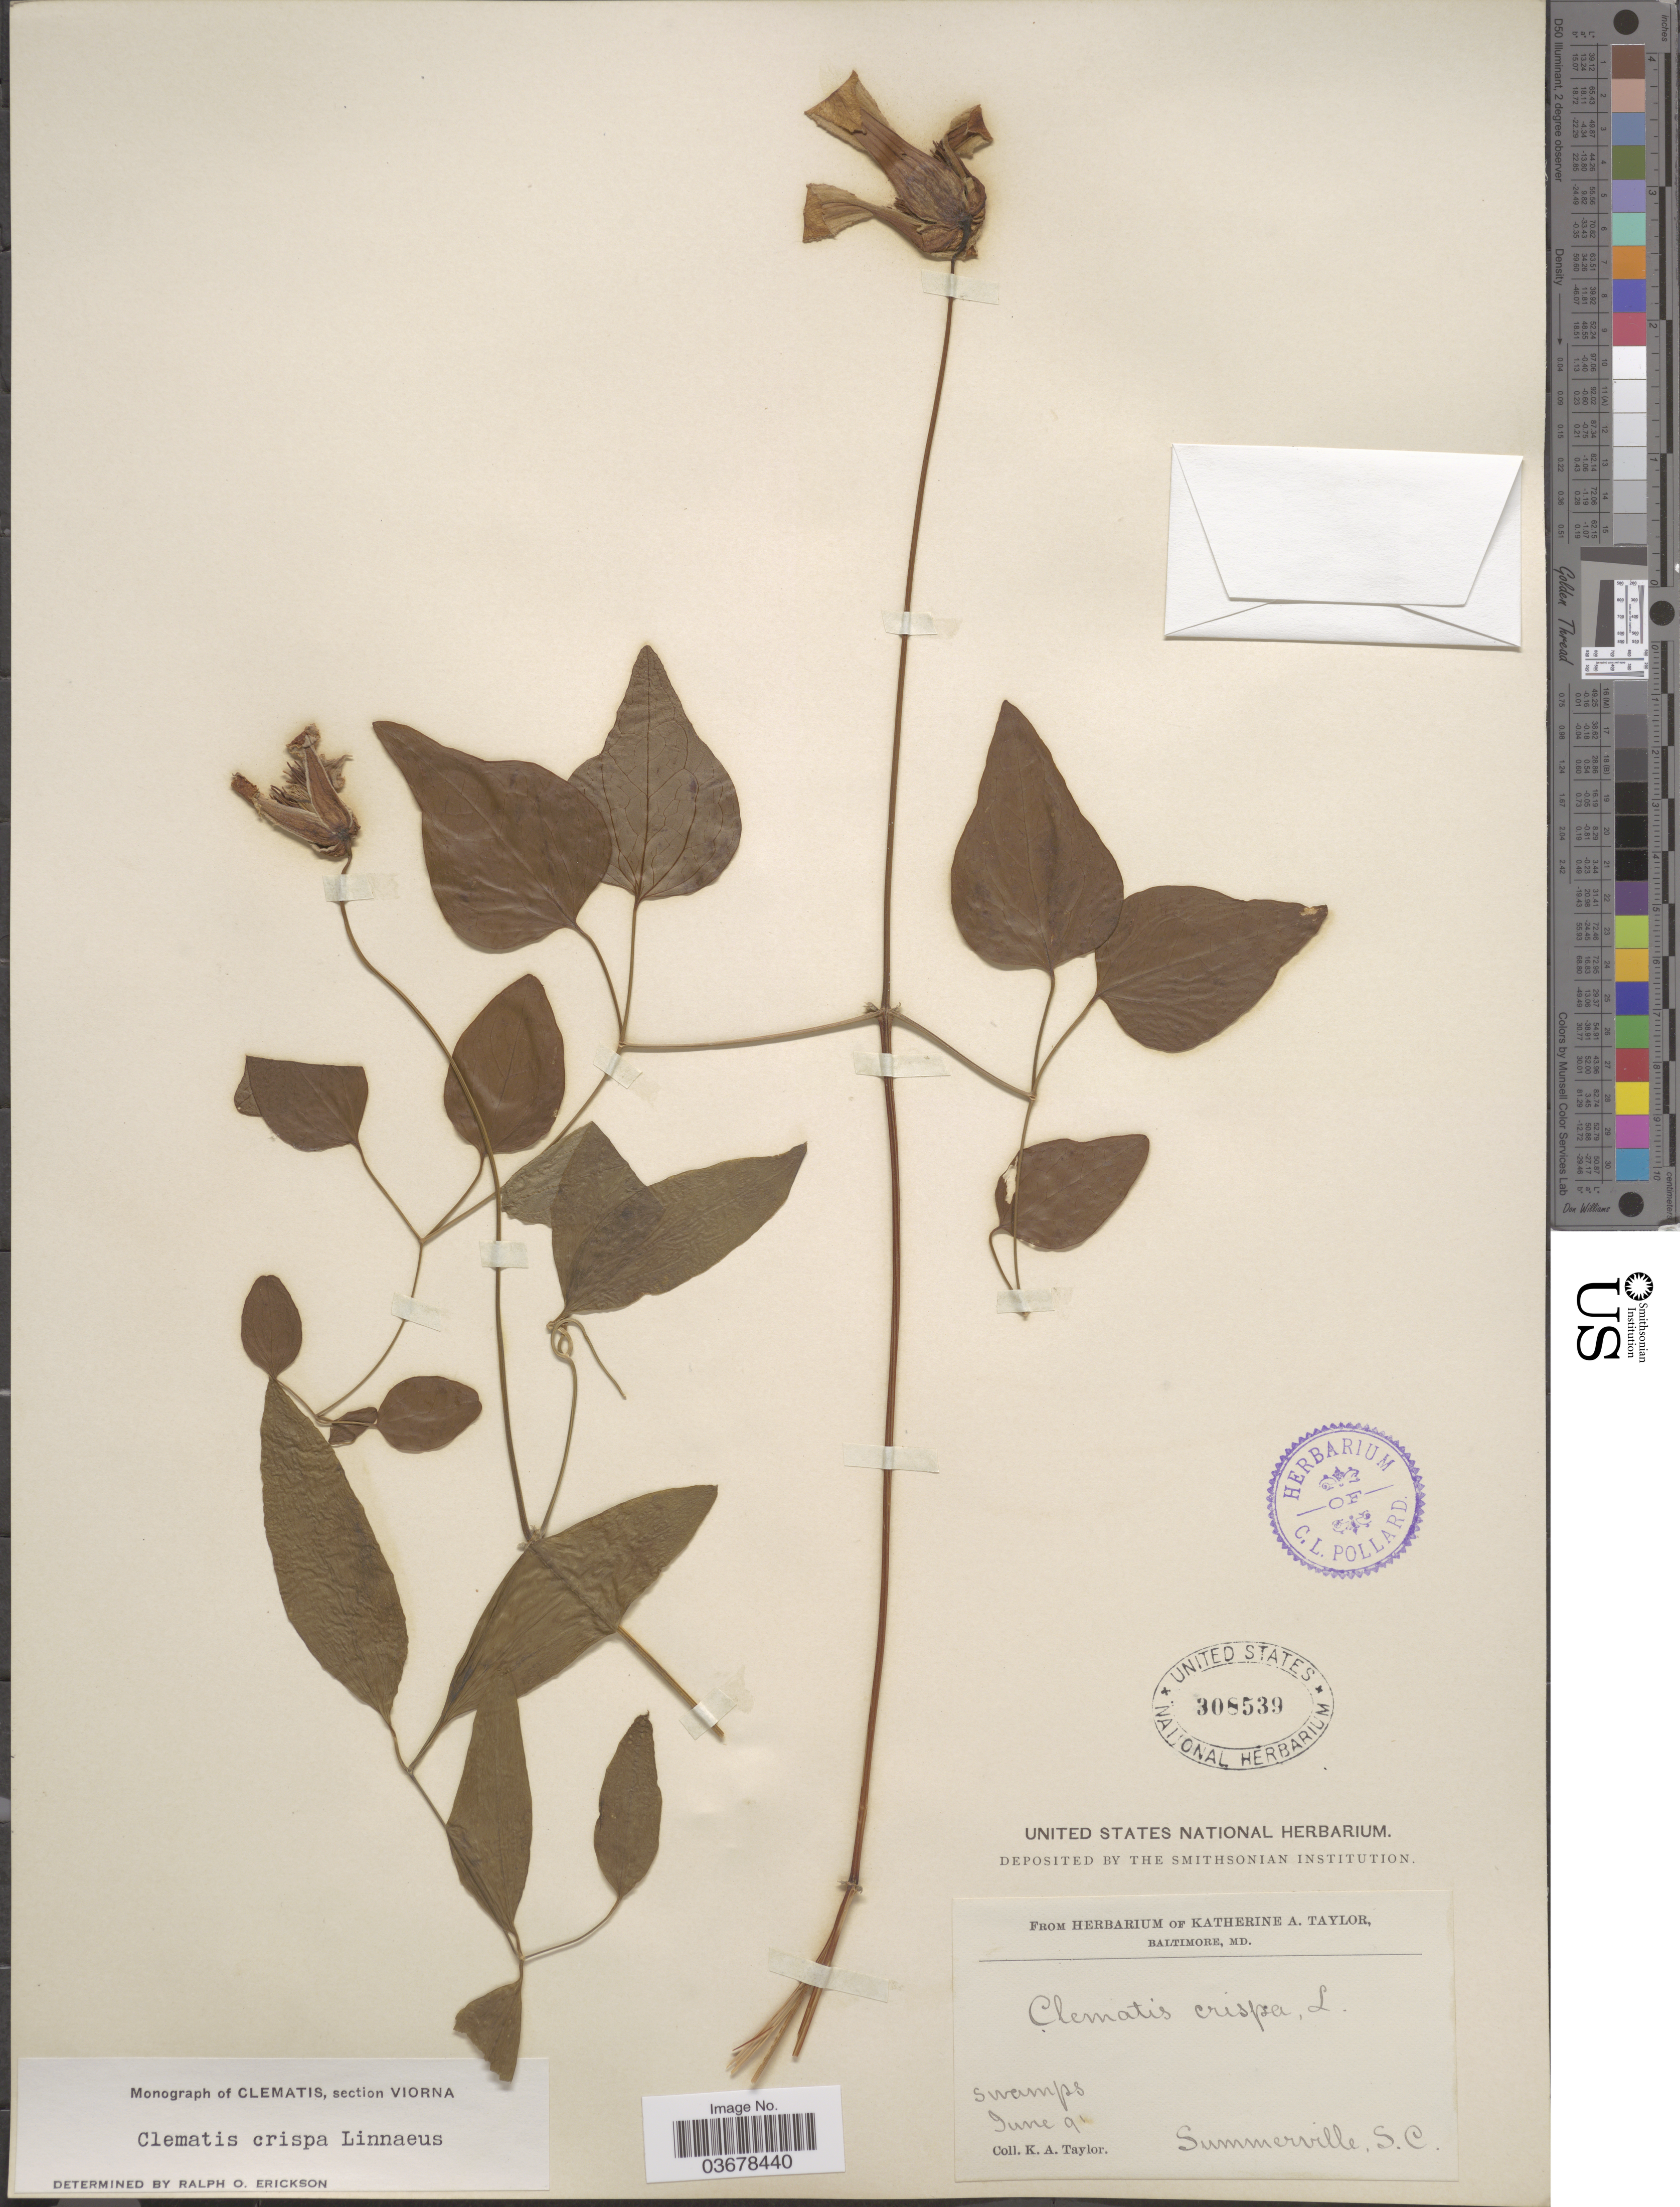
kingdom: Plantae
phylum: Tracheophyta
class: Magnoliopsida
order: Ranunculales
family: Ranunculaceae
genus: Clematis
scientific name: Clematis viorna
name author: L.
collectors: K. A. Taylor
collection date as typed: Transcribed d/m/y: /6/91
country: United States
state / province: South Carolina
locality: Swamps. Summerville.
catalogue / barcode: US 308539